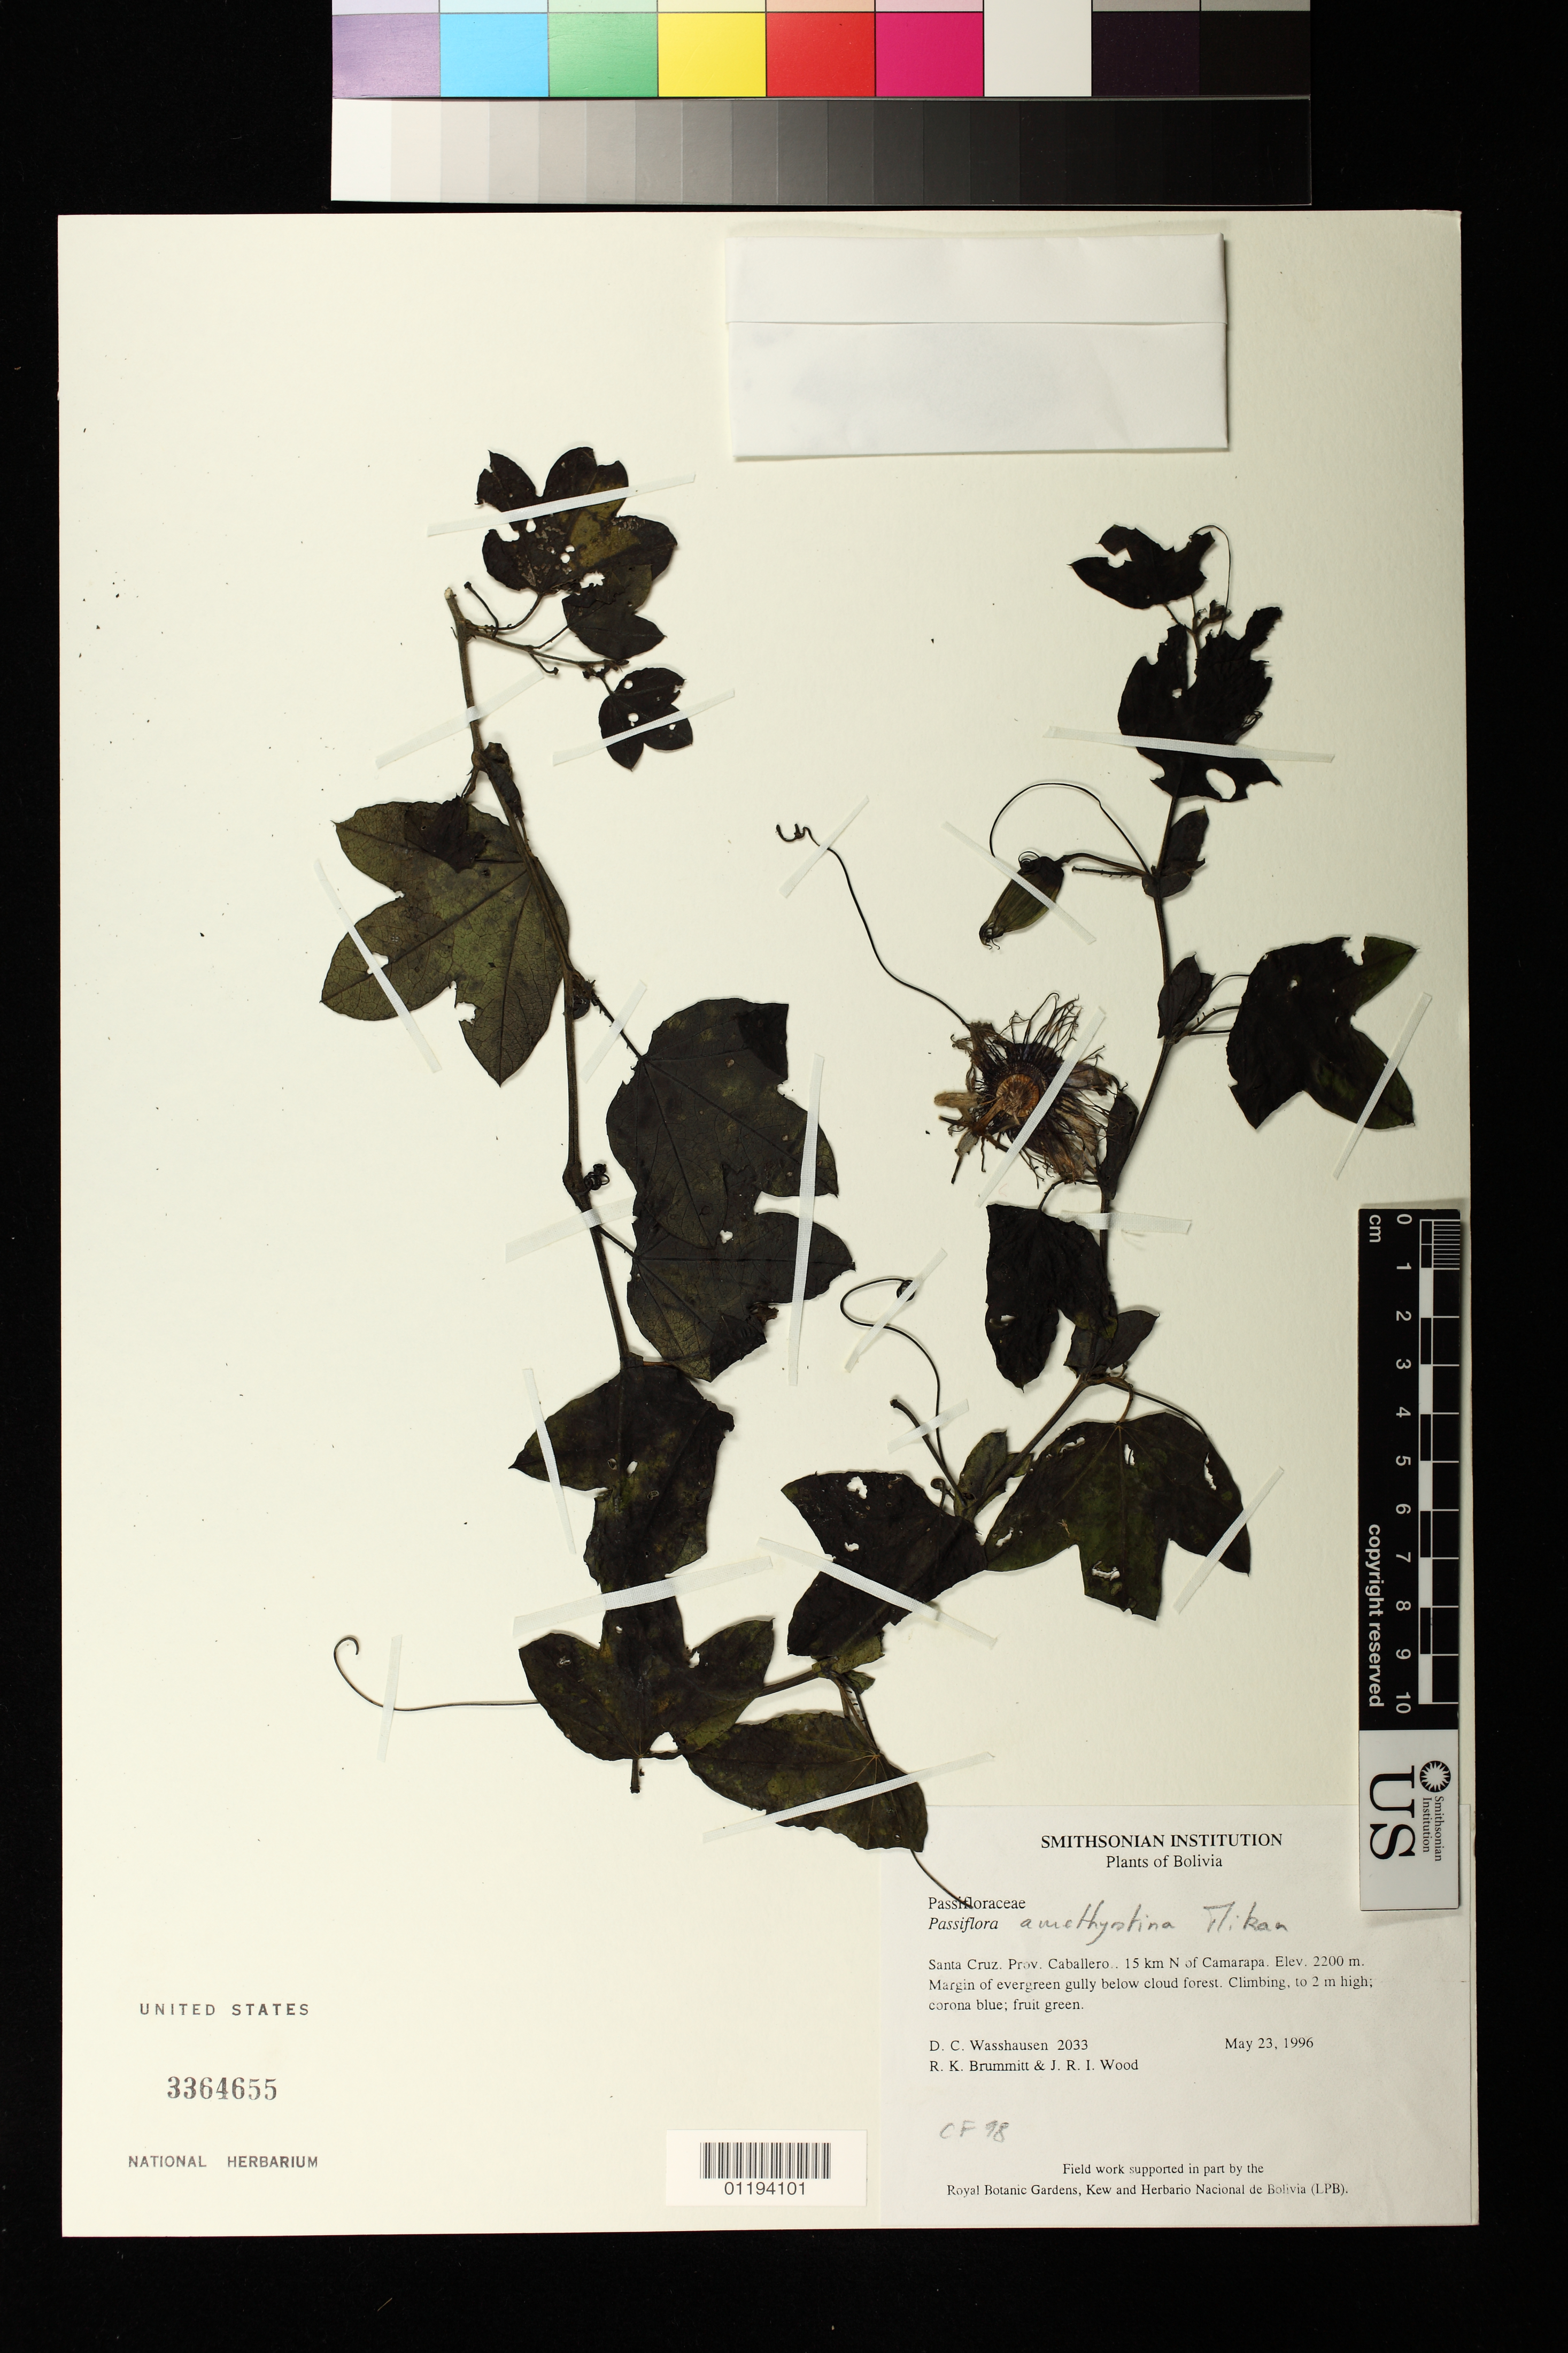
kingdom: Plantae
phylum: Tracheophyta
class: Magnoliopsida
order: Malpighiales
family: Passifloraceae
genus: Passiflora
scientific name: Passiflora amethystina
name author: J.C. Mikan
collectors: D. C. Wasshausen, R. K. Brummitt & J. R. I. Wood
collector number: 2033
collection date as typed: May 23 1996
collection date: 1996-05-23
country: Bolivia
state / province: Santa Cruz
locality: Santa Cruz Prov. Caballero 15 km N. of Camarapa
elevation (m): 2200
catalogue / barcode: US 3364655